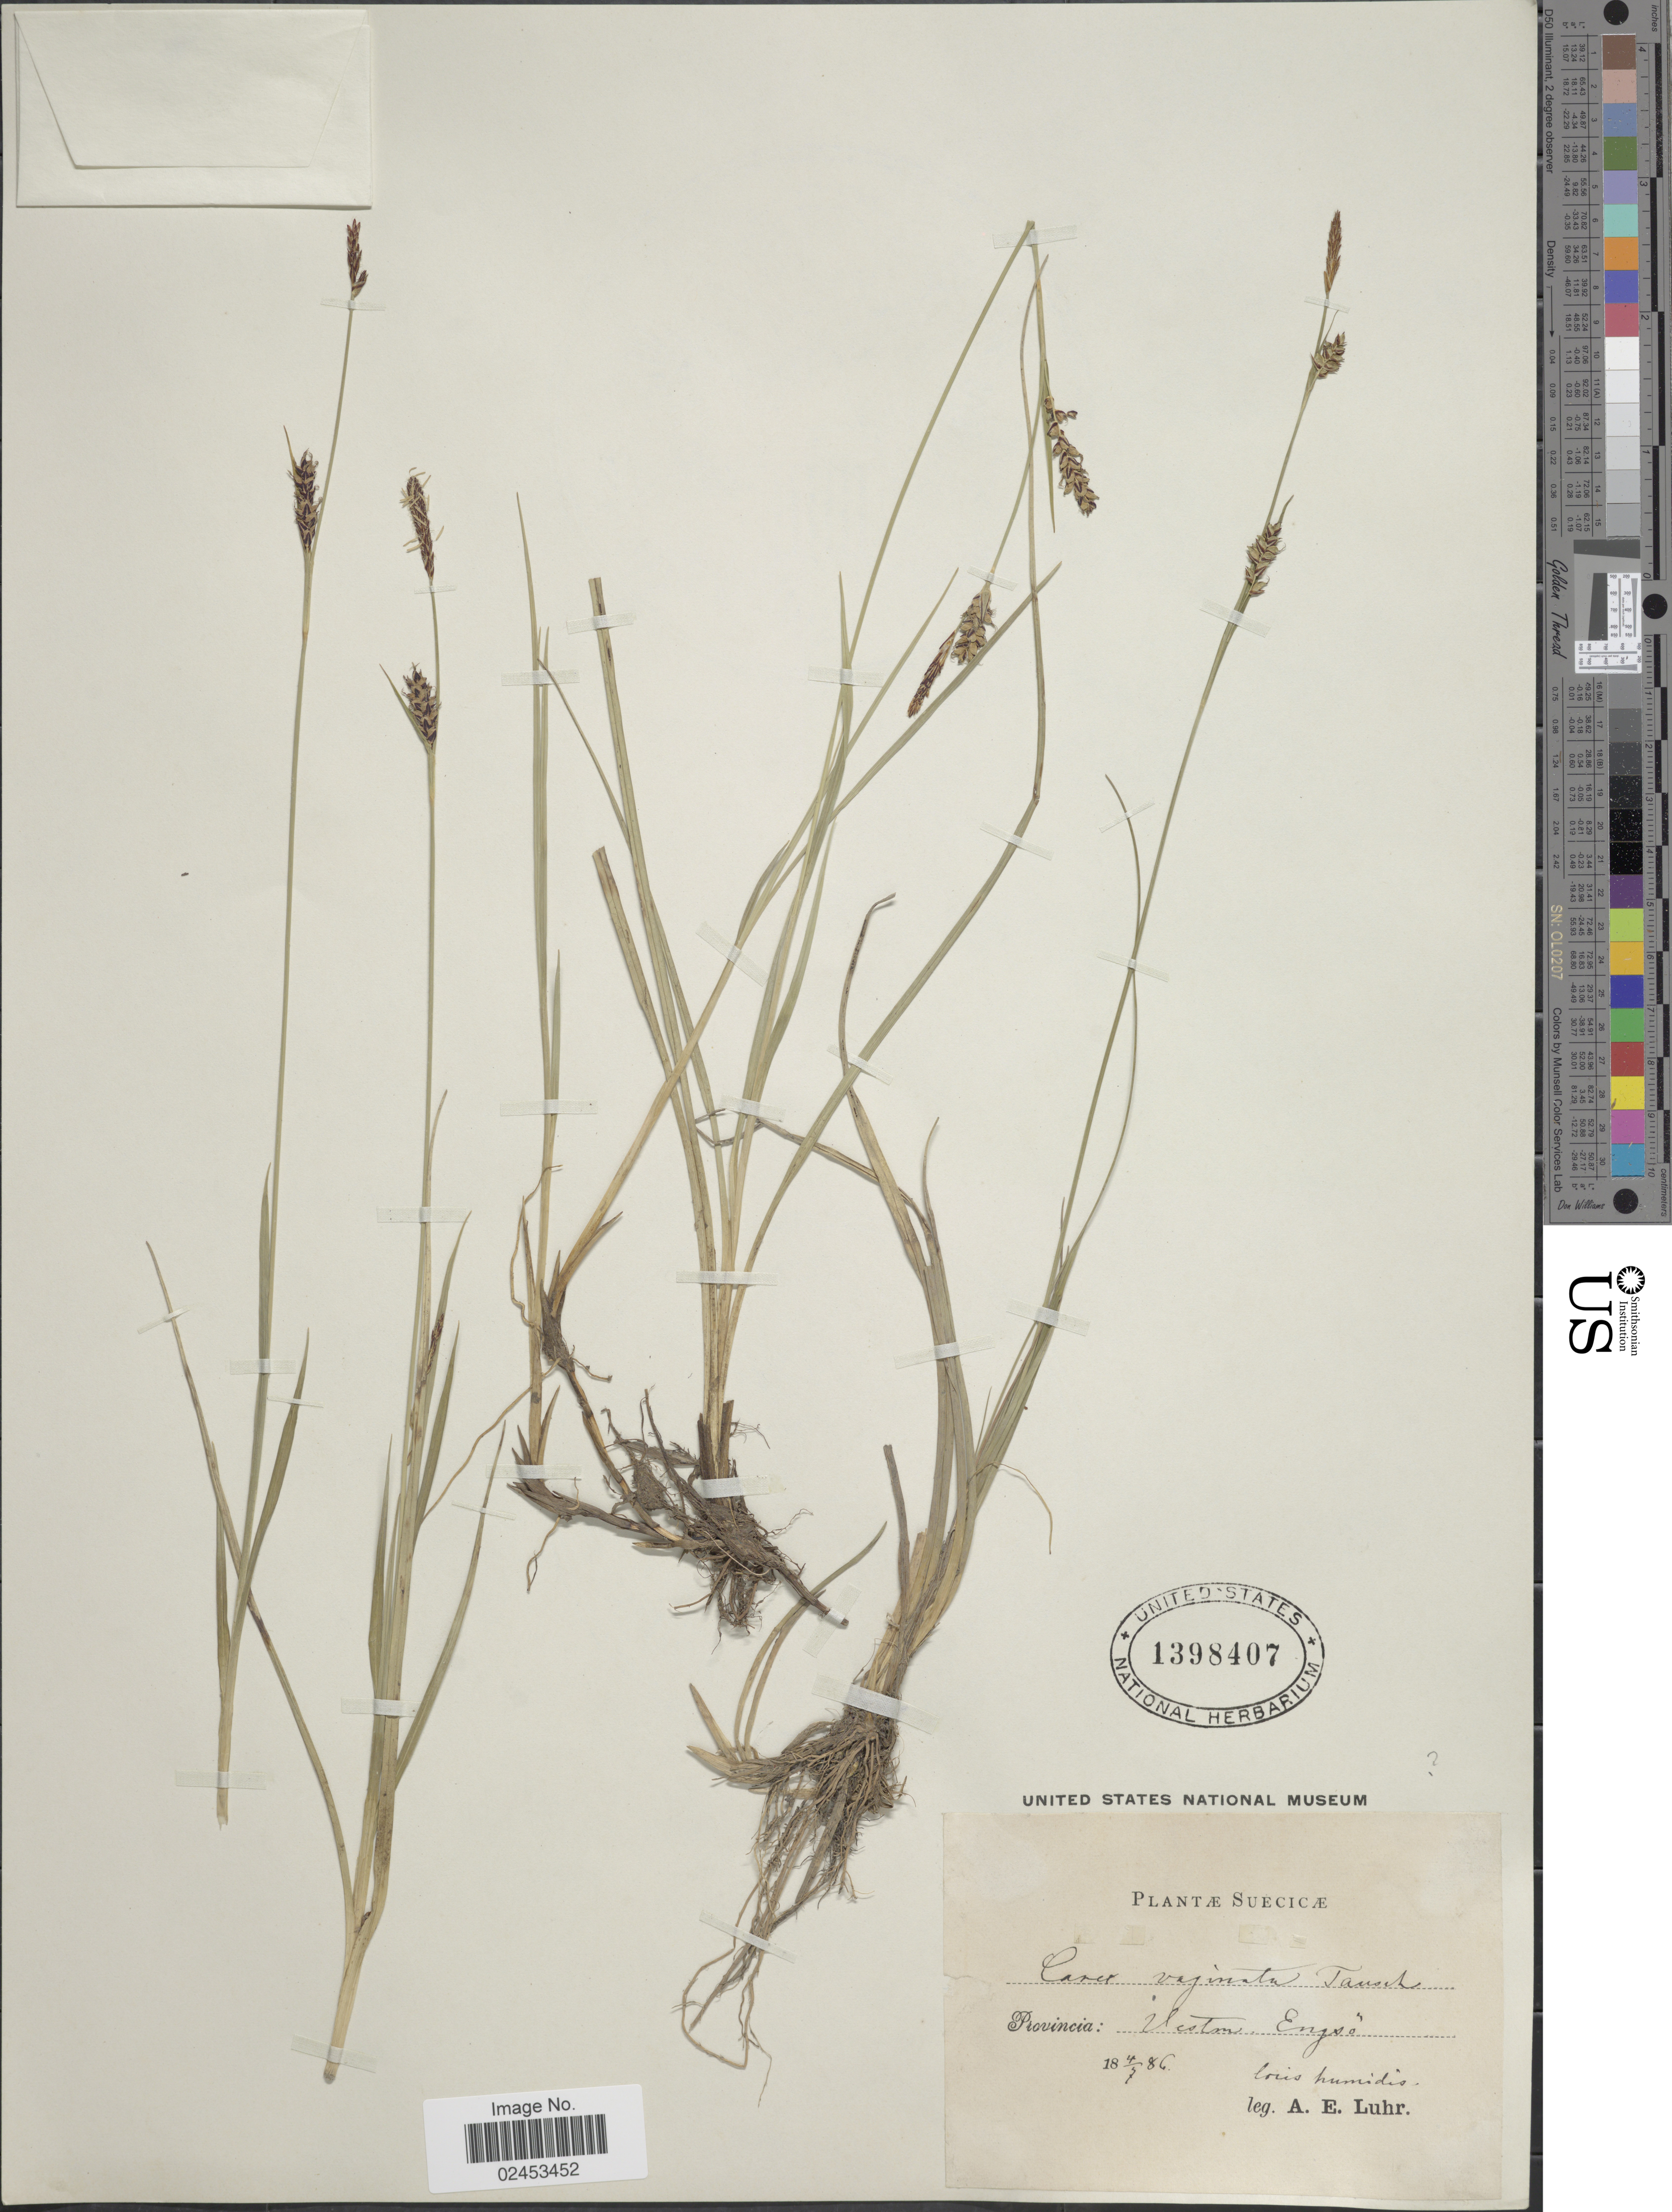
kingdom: Plantae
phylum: Tracheophyta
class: Liliopsida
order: Poales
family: Cyperaceae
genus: Carex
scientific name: Carex vaginata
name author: Tausch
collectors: A. Luhr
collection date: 1886-07-04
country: Sweden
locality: Suecicæ, Veston Engsö, locis humidis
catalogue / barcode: US 1398407